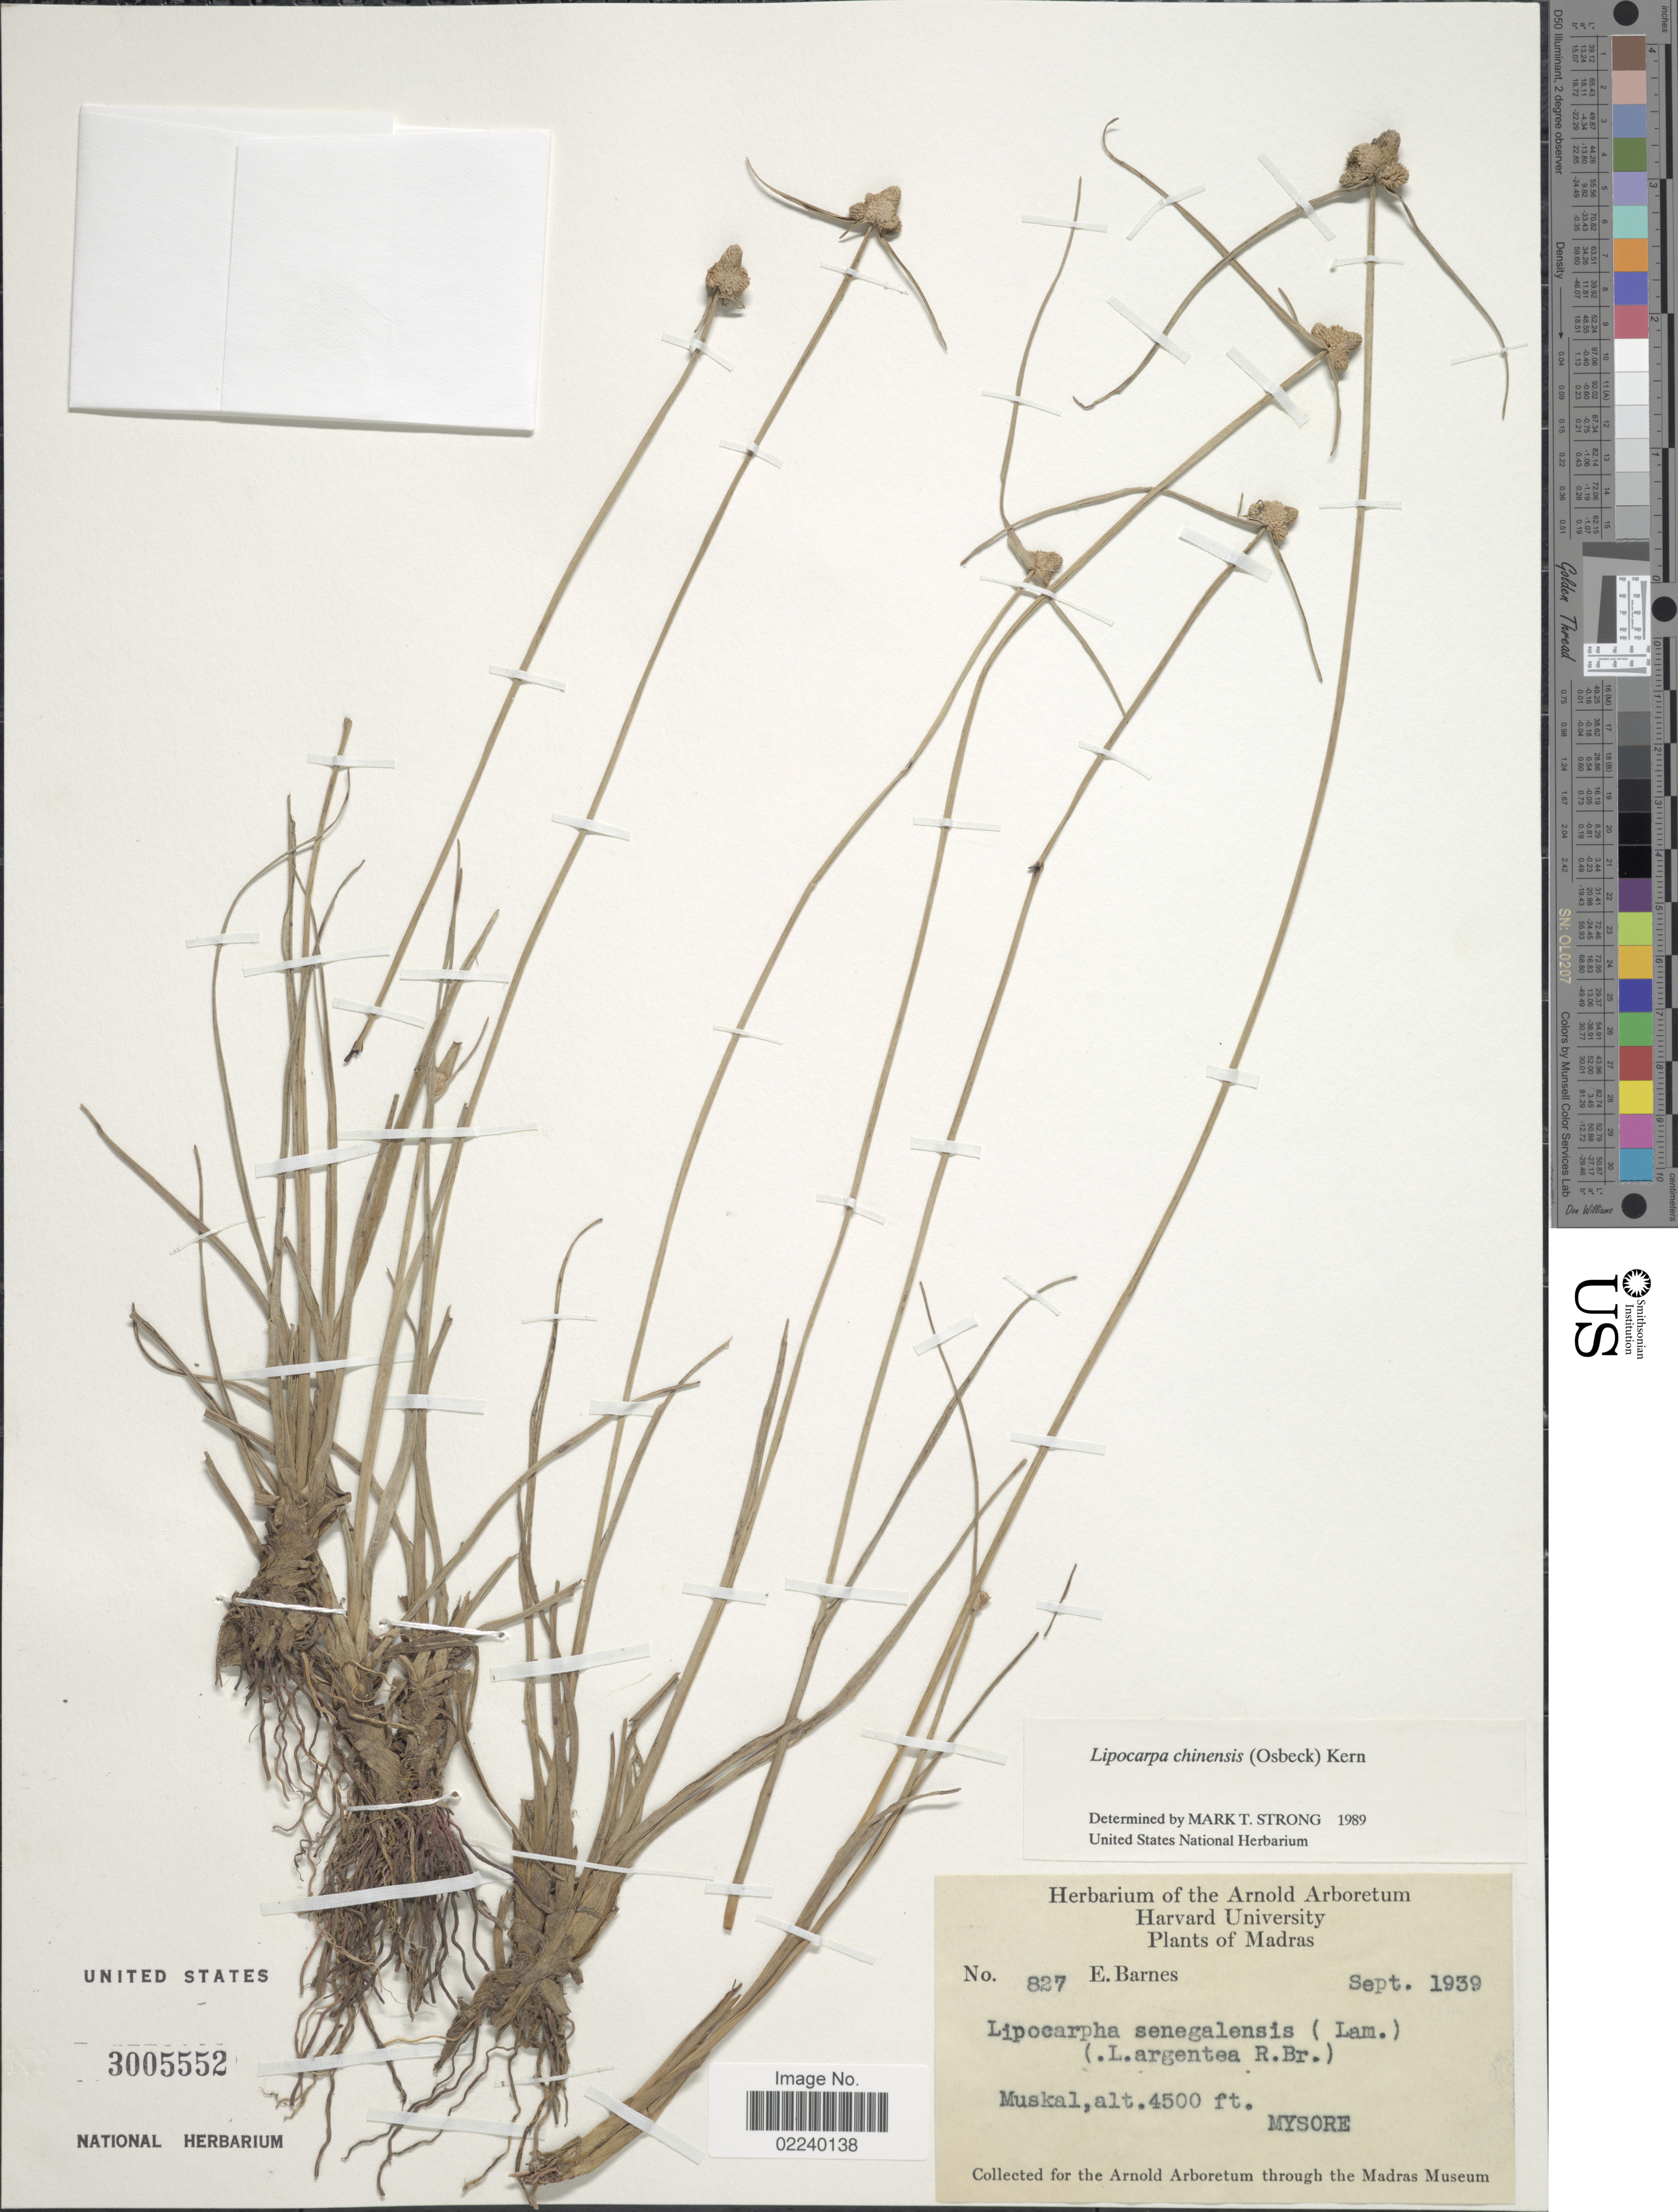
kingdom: Plantae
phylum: Tracheophyta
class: Liliopsida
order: Poales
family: Cyperaceae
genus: Cyperus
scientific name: Cyperus albescens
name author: (Steud.) Larridon & Govaerts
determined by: Strong, M. T., (US), Smithsonian Institution - National Museum of Natural History (UNITED STATES)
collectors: E. Barnes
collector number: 827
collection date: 1939-09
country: India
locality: Madras, Muskal, Mysore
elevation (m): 1372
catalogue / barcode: US 3005552